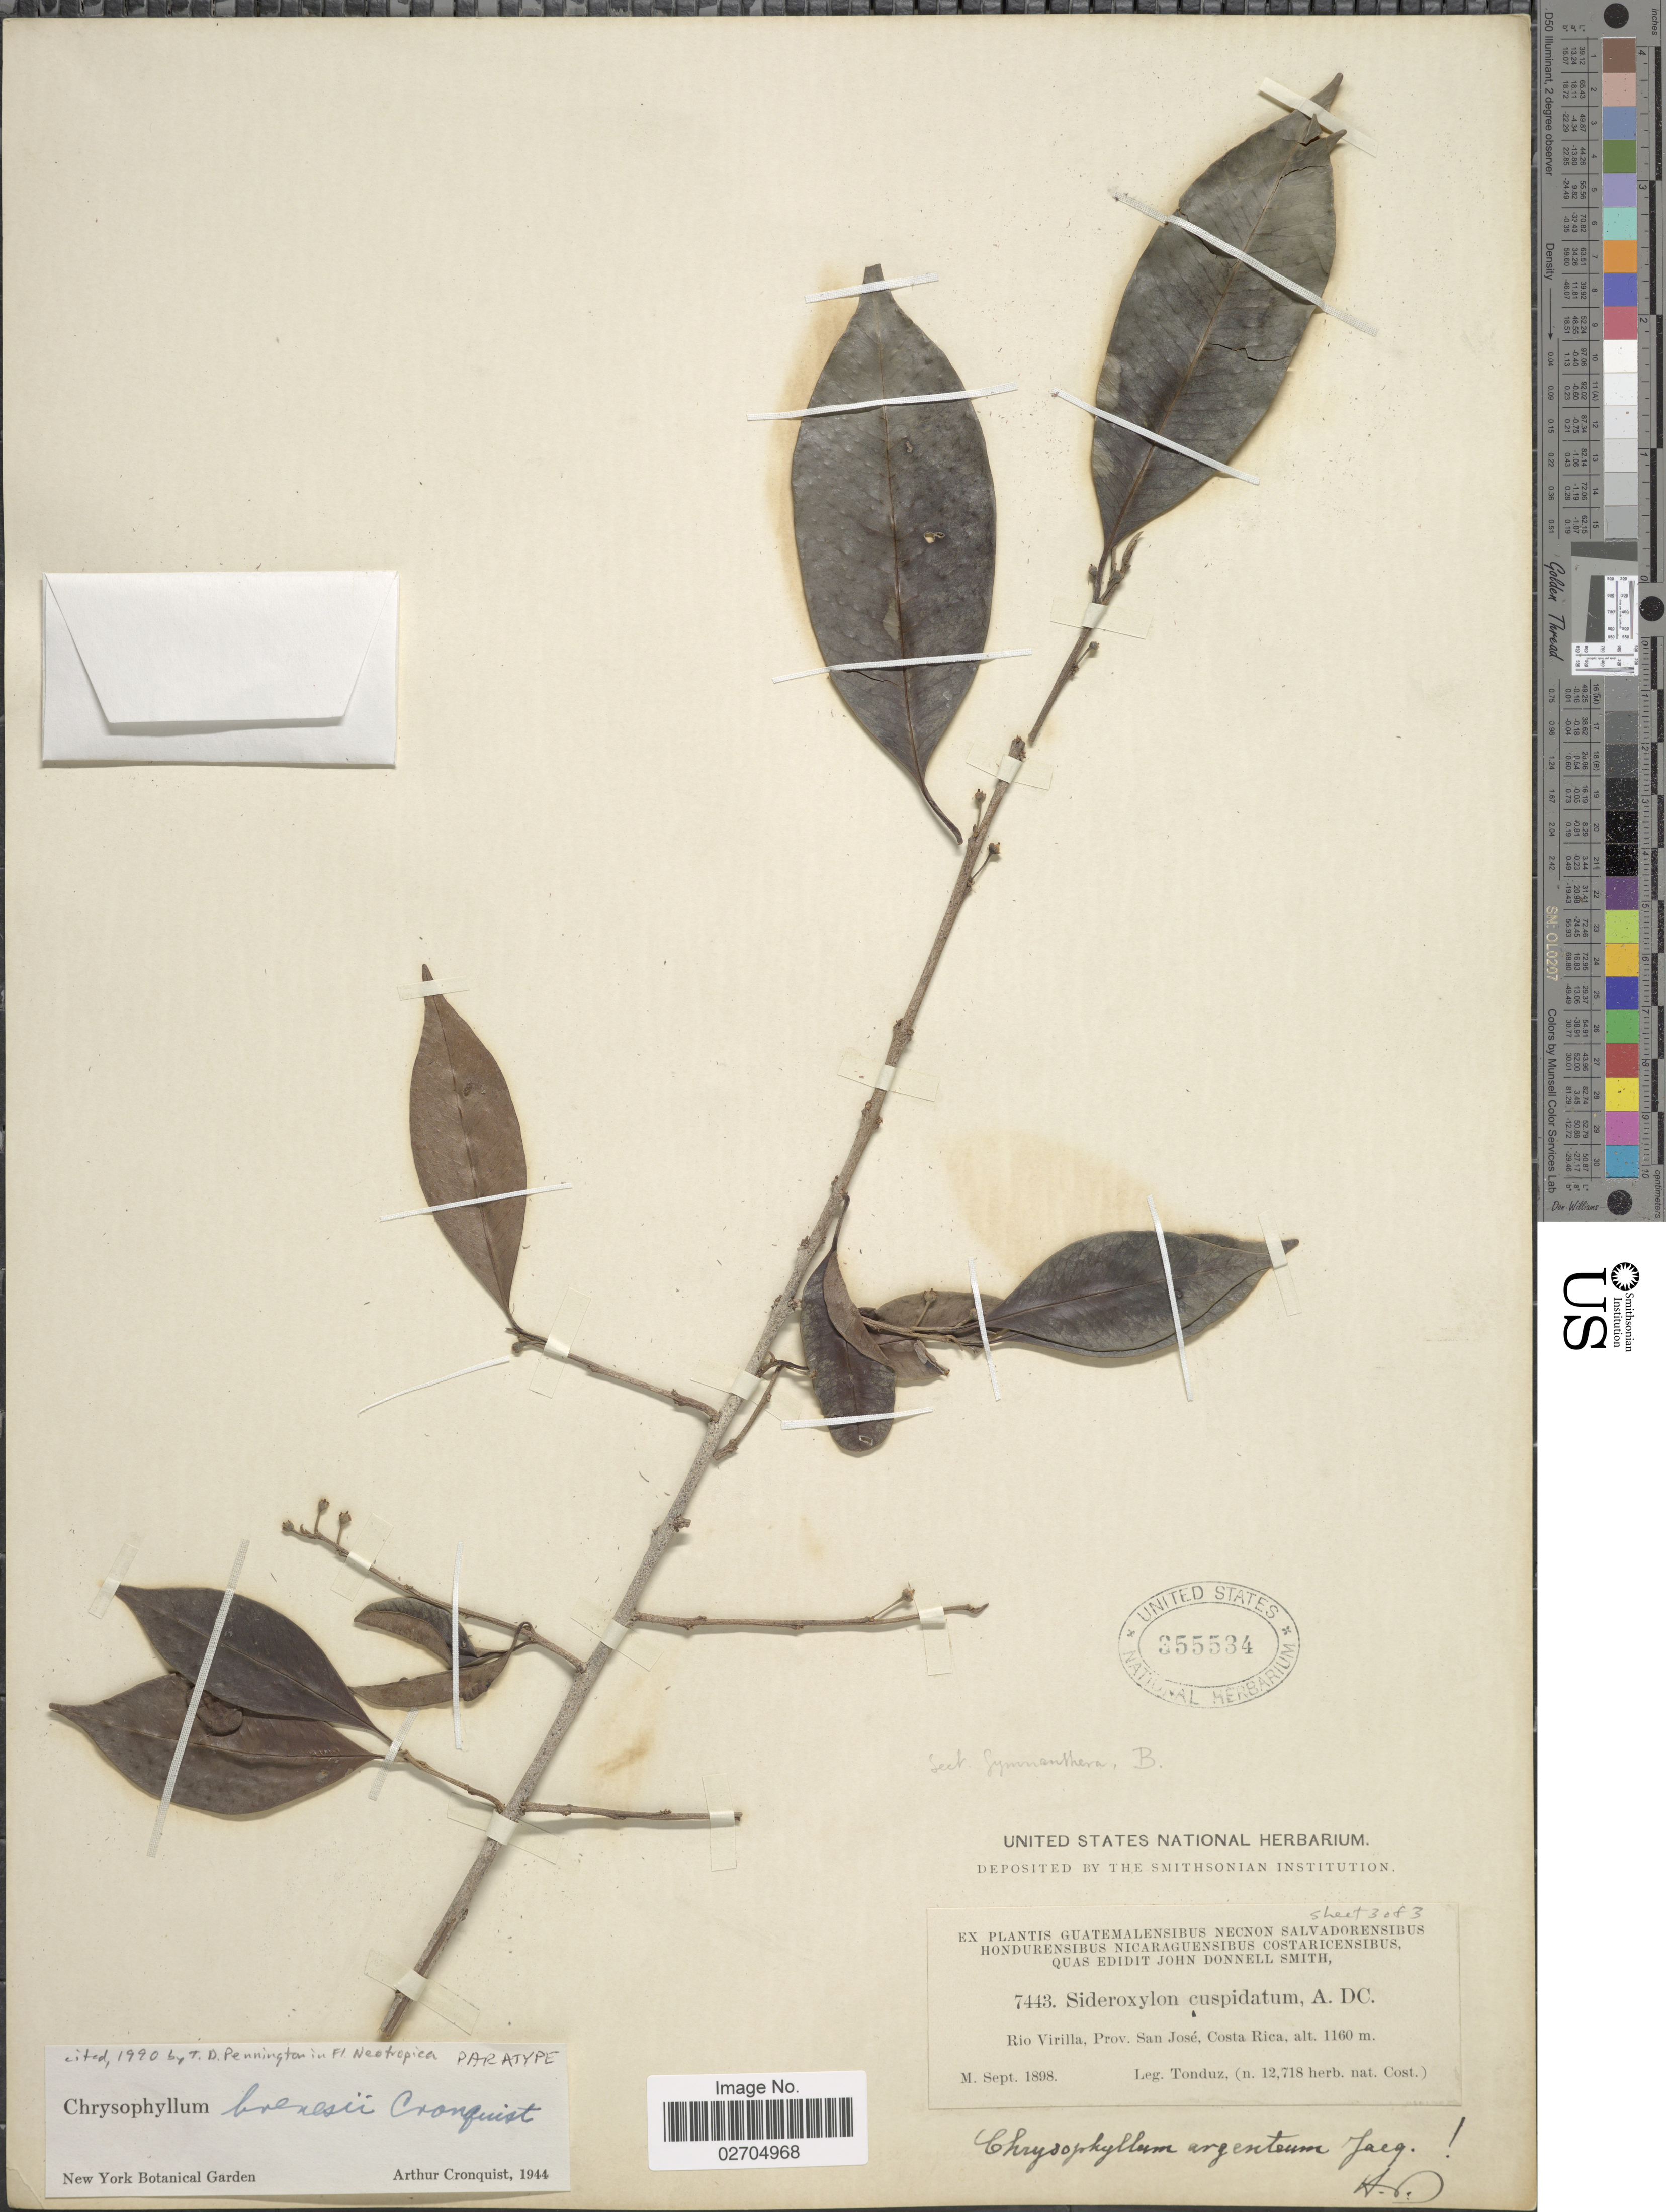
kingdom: Plantae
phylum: Tracheophyta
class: Magnoliopsida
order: Ericales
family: Sapotaceae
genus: Chrysophyllum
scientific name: Chrysophyllum brenesii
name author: Cronq.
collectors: A. Tonduz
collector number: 7443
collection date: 1898-09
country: Costa Rica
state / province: San José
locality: Rio Virilla.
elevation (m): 1160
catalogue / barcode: US 355534